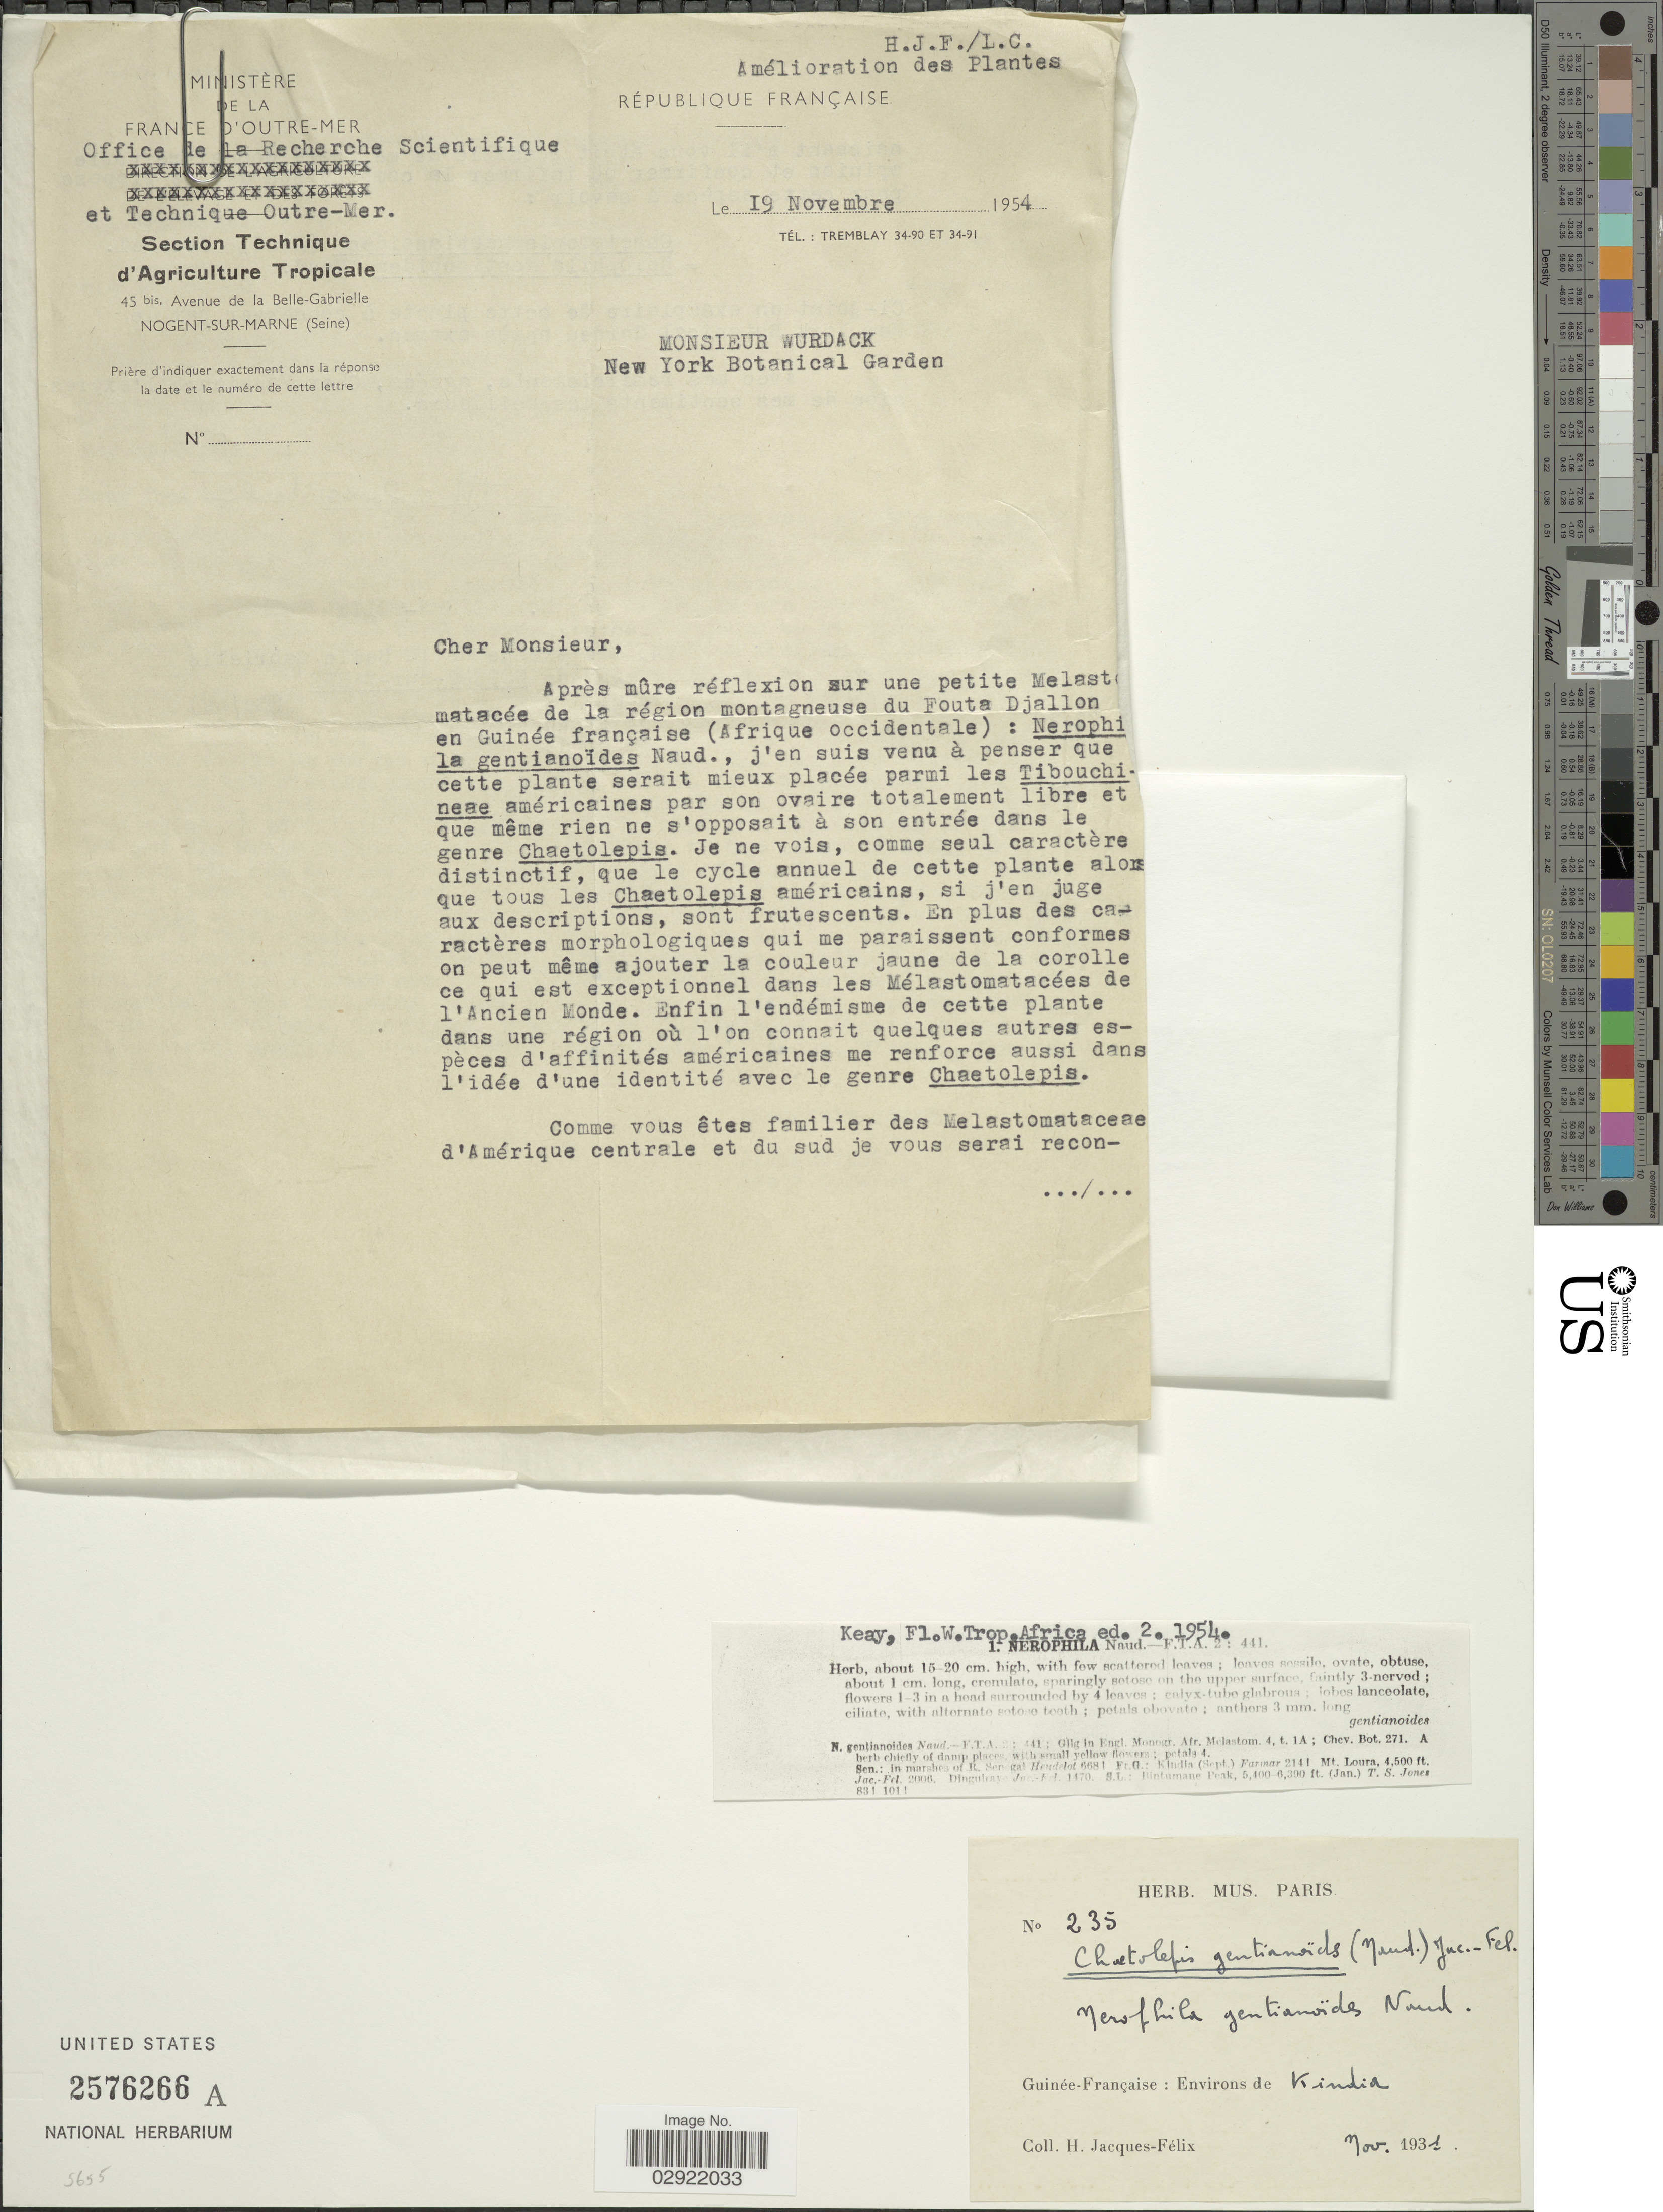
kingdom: Plantae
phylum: Tracheophyta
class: Magnoliopsida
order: Myrtales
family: Melastomataceae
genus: Nerophila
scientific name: Nerophila gentianoides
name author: Naudin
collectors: H. Jacques-Félix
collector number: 235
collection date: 1931-11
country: Guinea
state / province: Kindia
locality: Guinée-Française: Environs de Kindia.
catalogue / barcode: US 2576266A